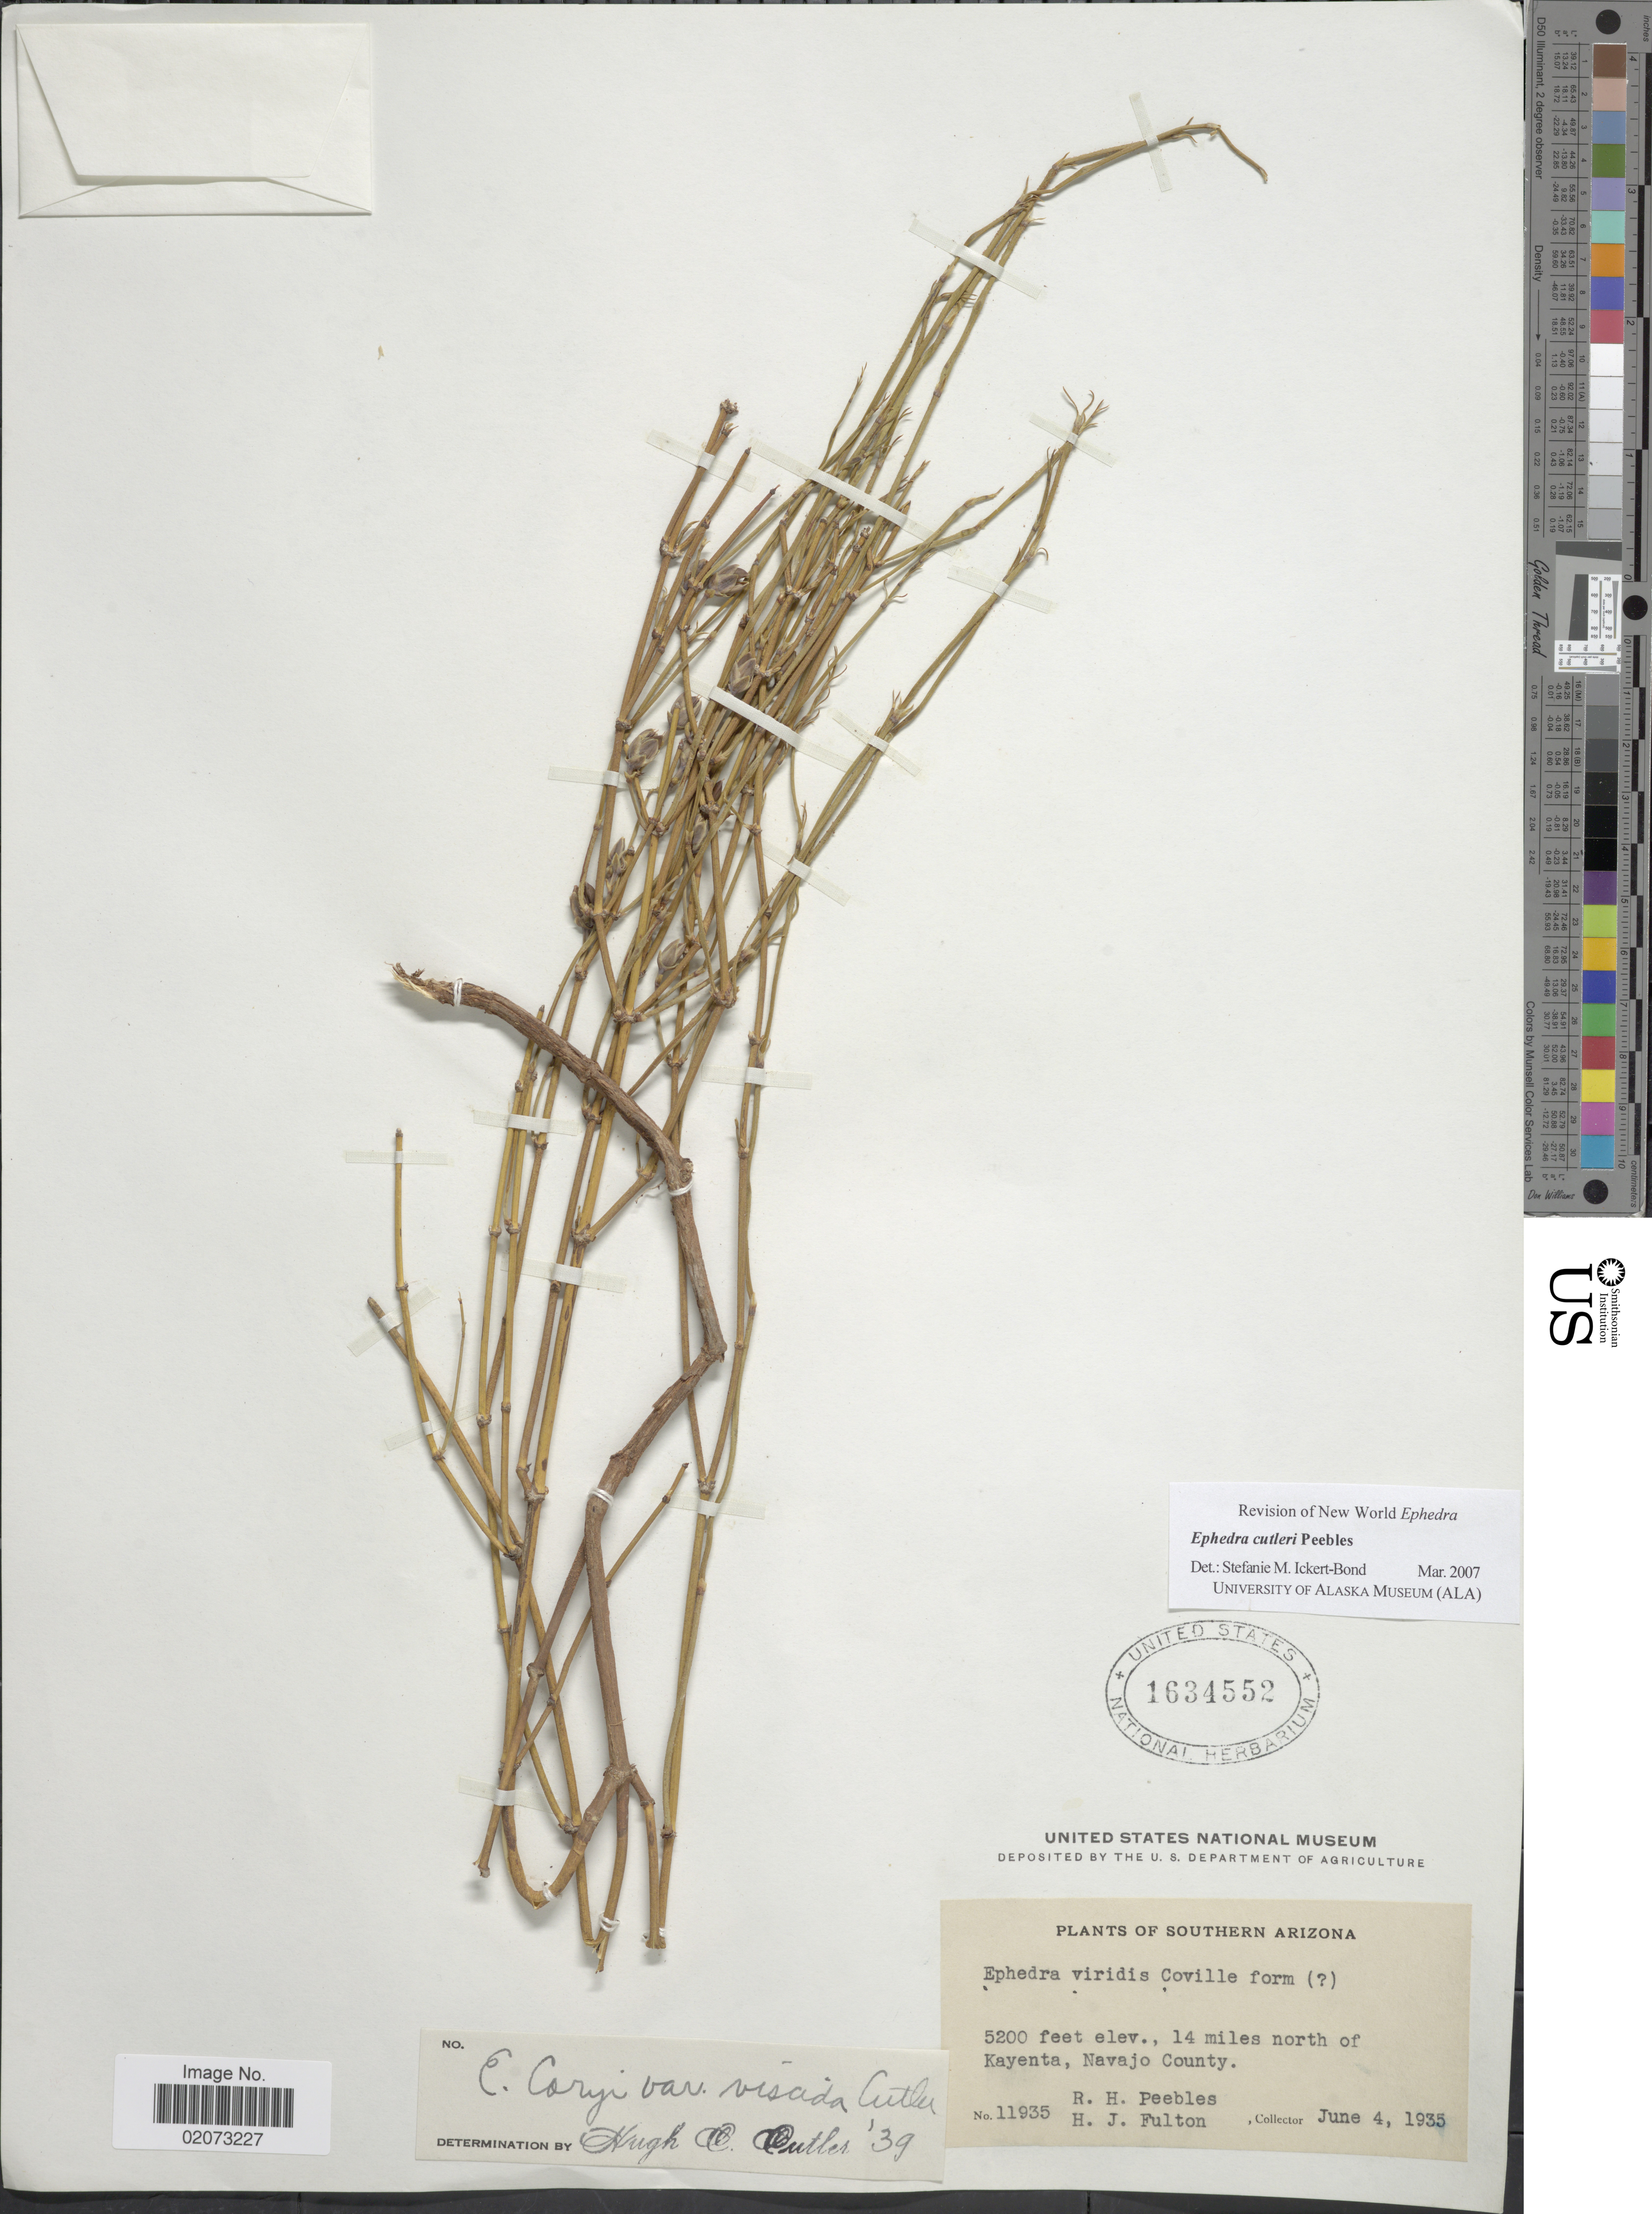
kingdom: Plantae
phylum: Tracheophyta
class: Gnetopsida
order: Ephedrales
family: Ephedraceae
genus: Ephedra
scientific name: Ephedra cutleri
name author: Peebles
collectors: R. H. Peebles & H. Fulton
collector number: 11935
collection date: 1935-06-04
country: United States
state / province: Arizona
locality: Southern Arizona. 14 miles north of Kayenta, Navajo County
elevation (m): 1585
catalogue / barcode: US 1634552